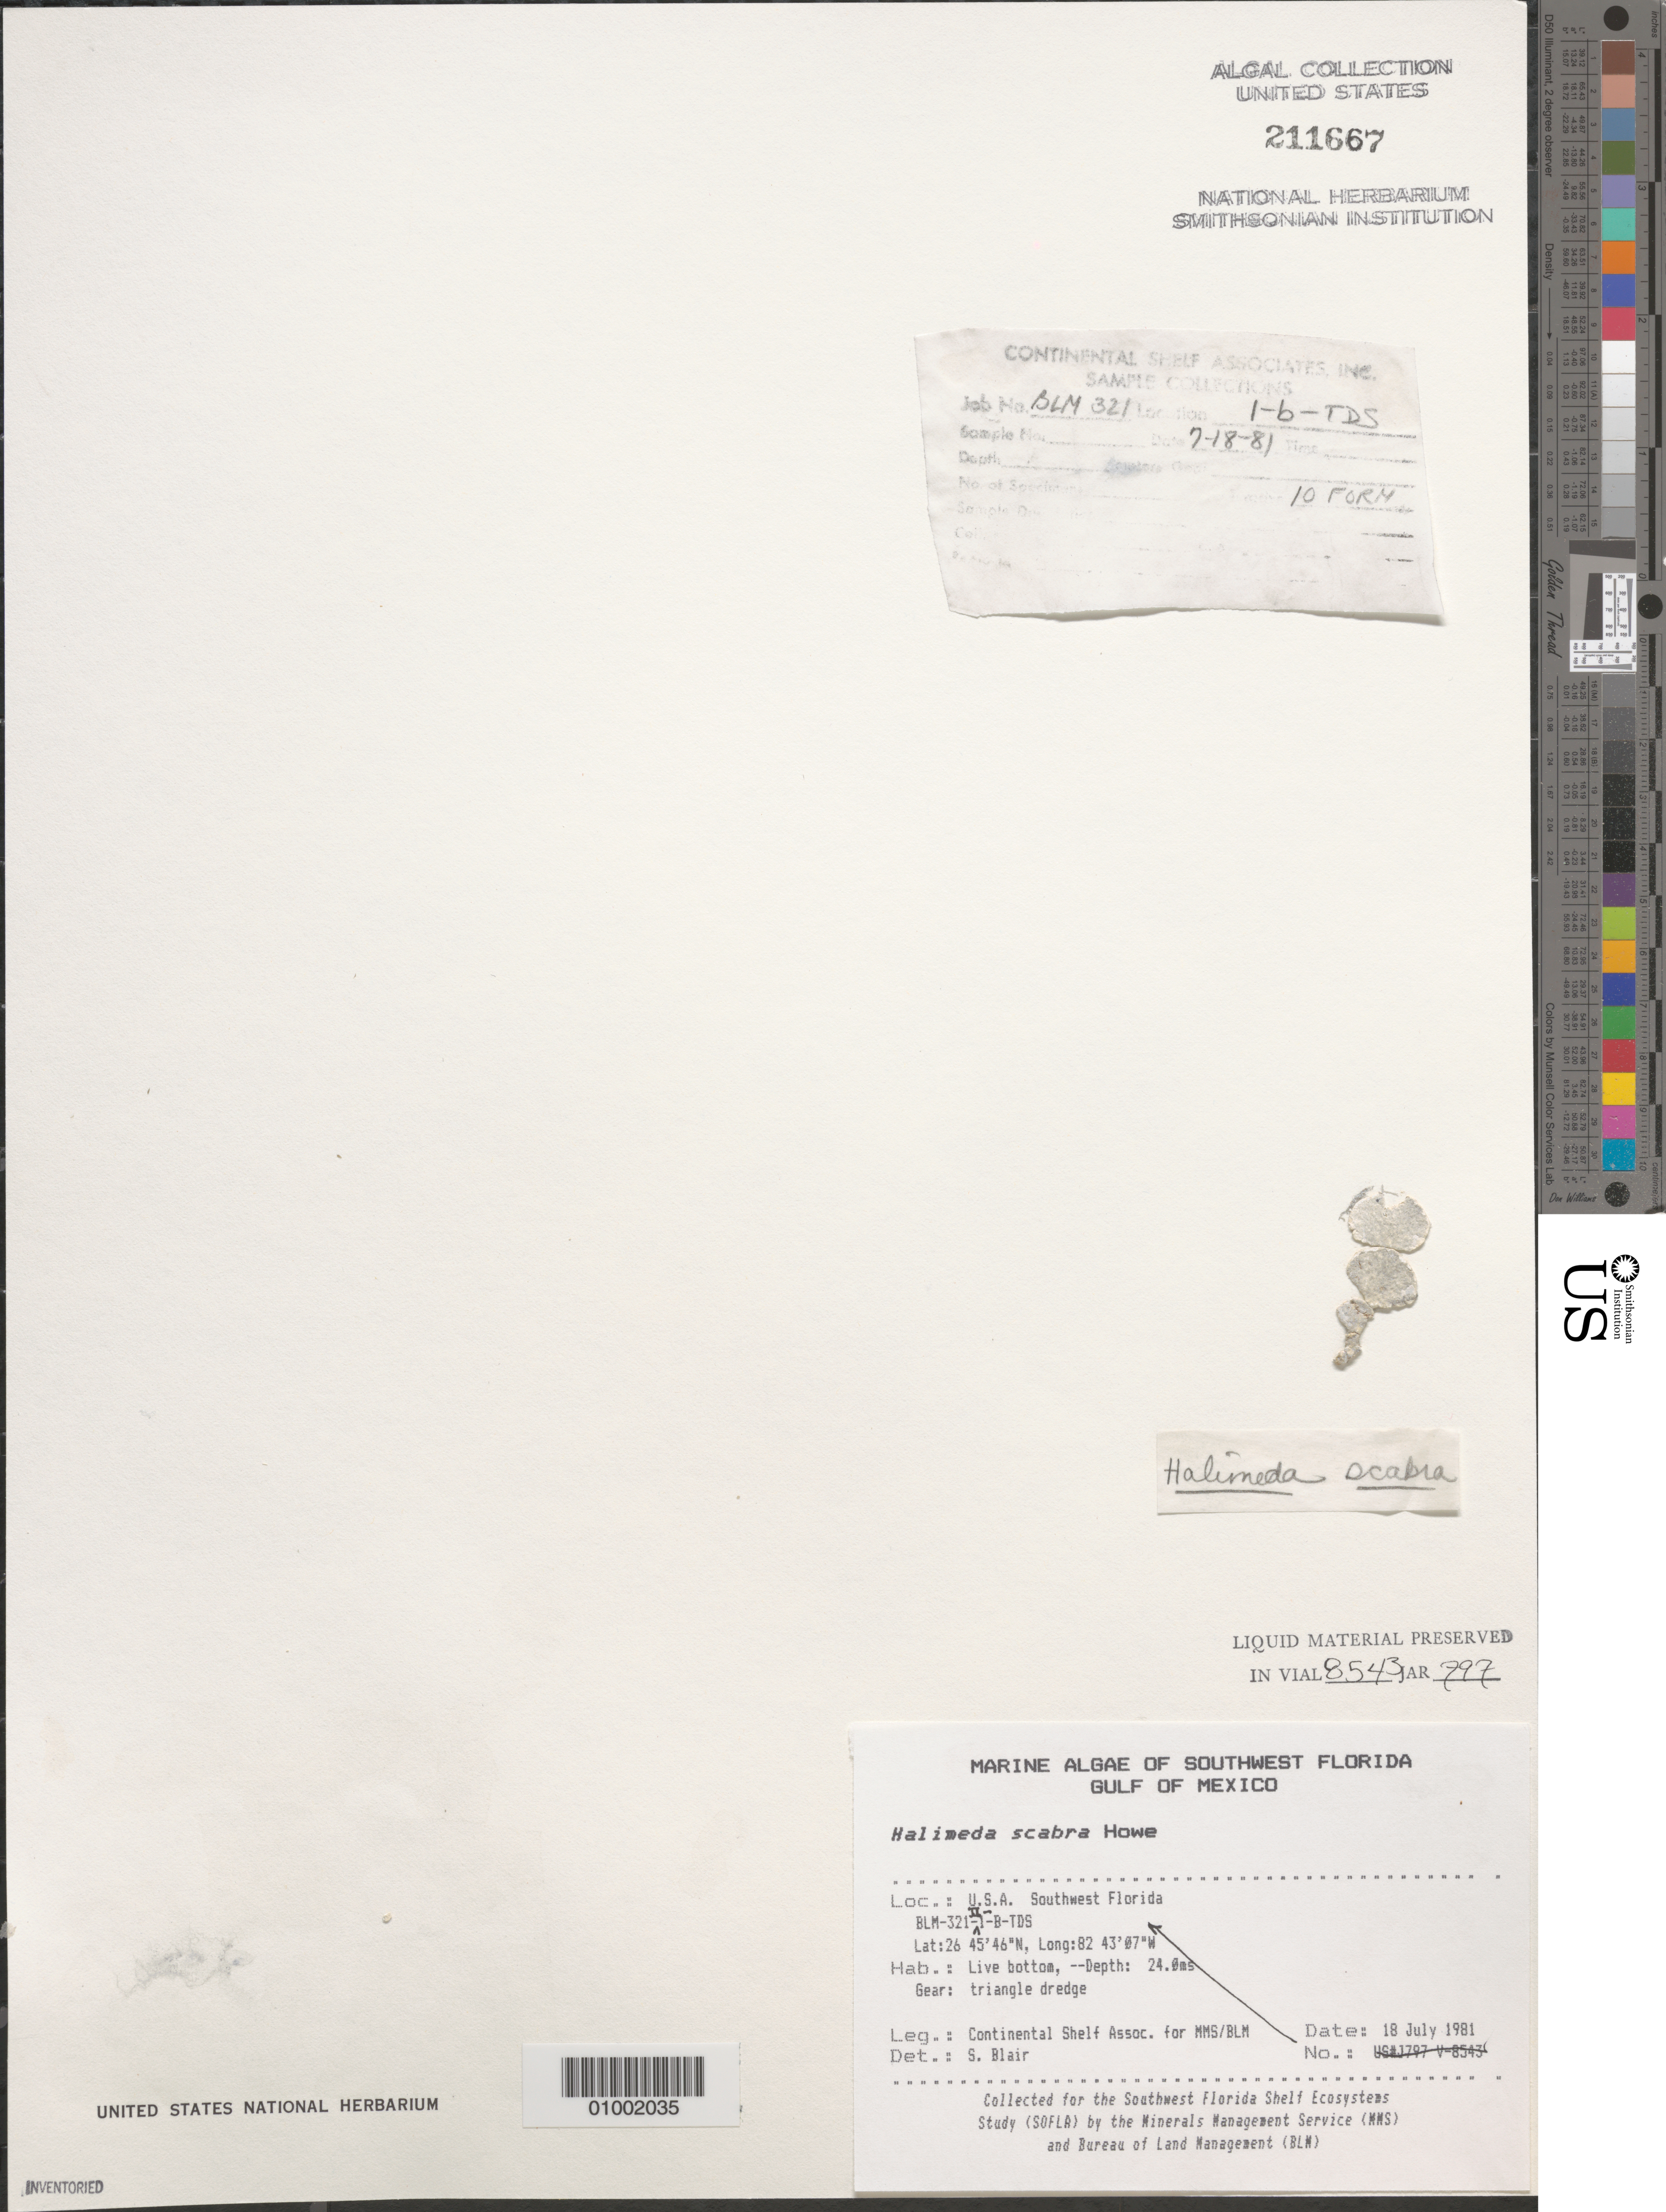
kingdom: Plantae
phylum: Chlorophyta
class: Ulvophyceae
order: Bryopsidales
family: Halimedaceae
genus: Halimeda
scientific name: Halimeda scabra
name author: M. Howe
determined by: Blair, S. M.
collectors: Continental Shelf Associates for the MMS/BLM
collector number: BLM-321-II-1-B-TDS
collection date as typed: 18 Jul 1981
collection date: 1981-07-18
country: United States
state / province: Florida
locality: Gulf of Mexico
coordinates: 26 45'46"N, 82 43'07"W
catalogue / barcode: US 211667